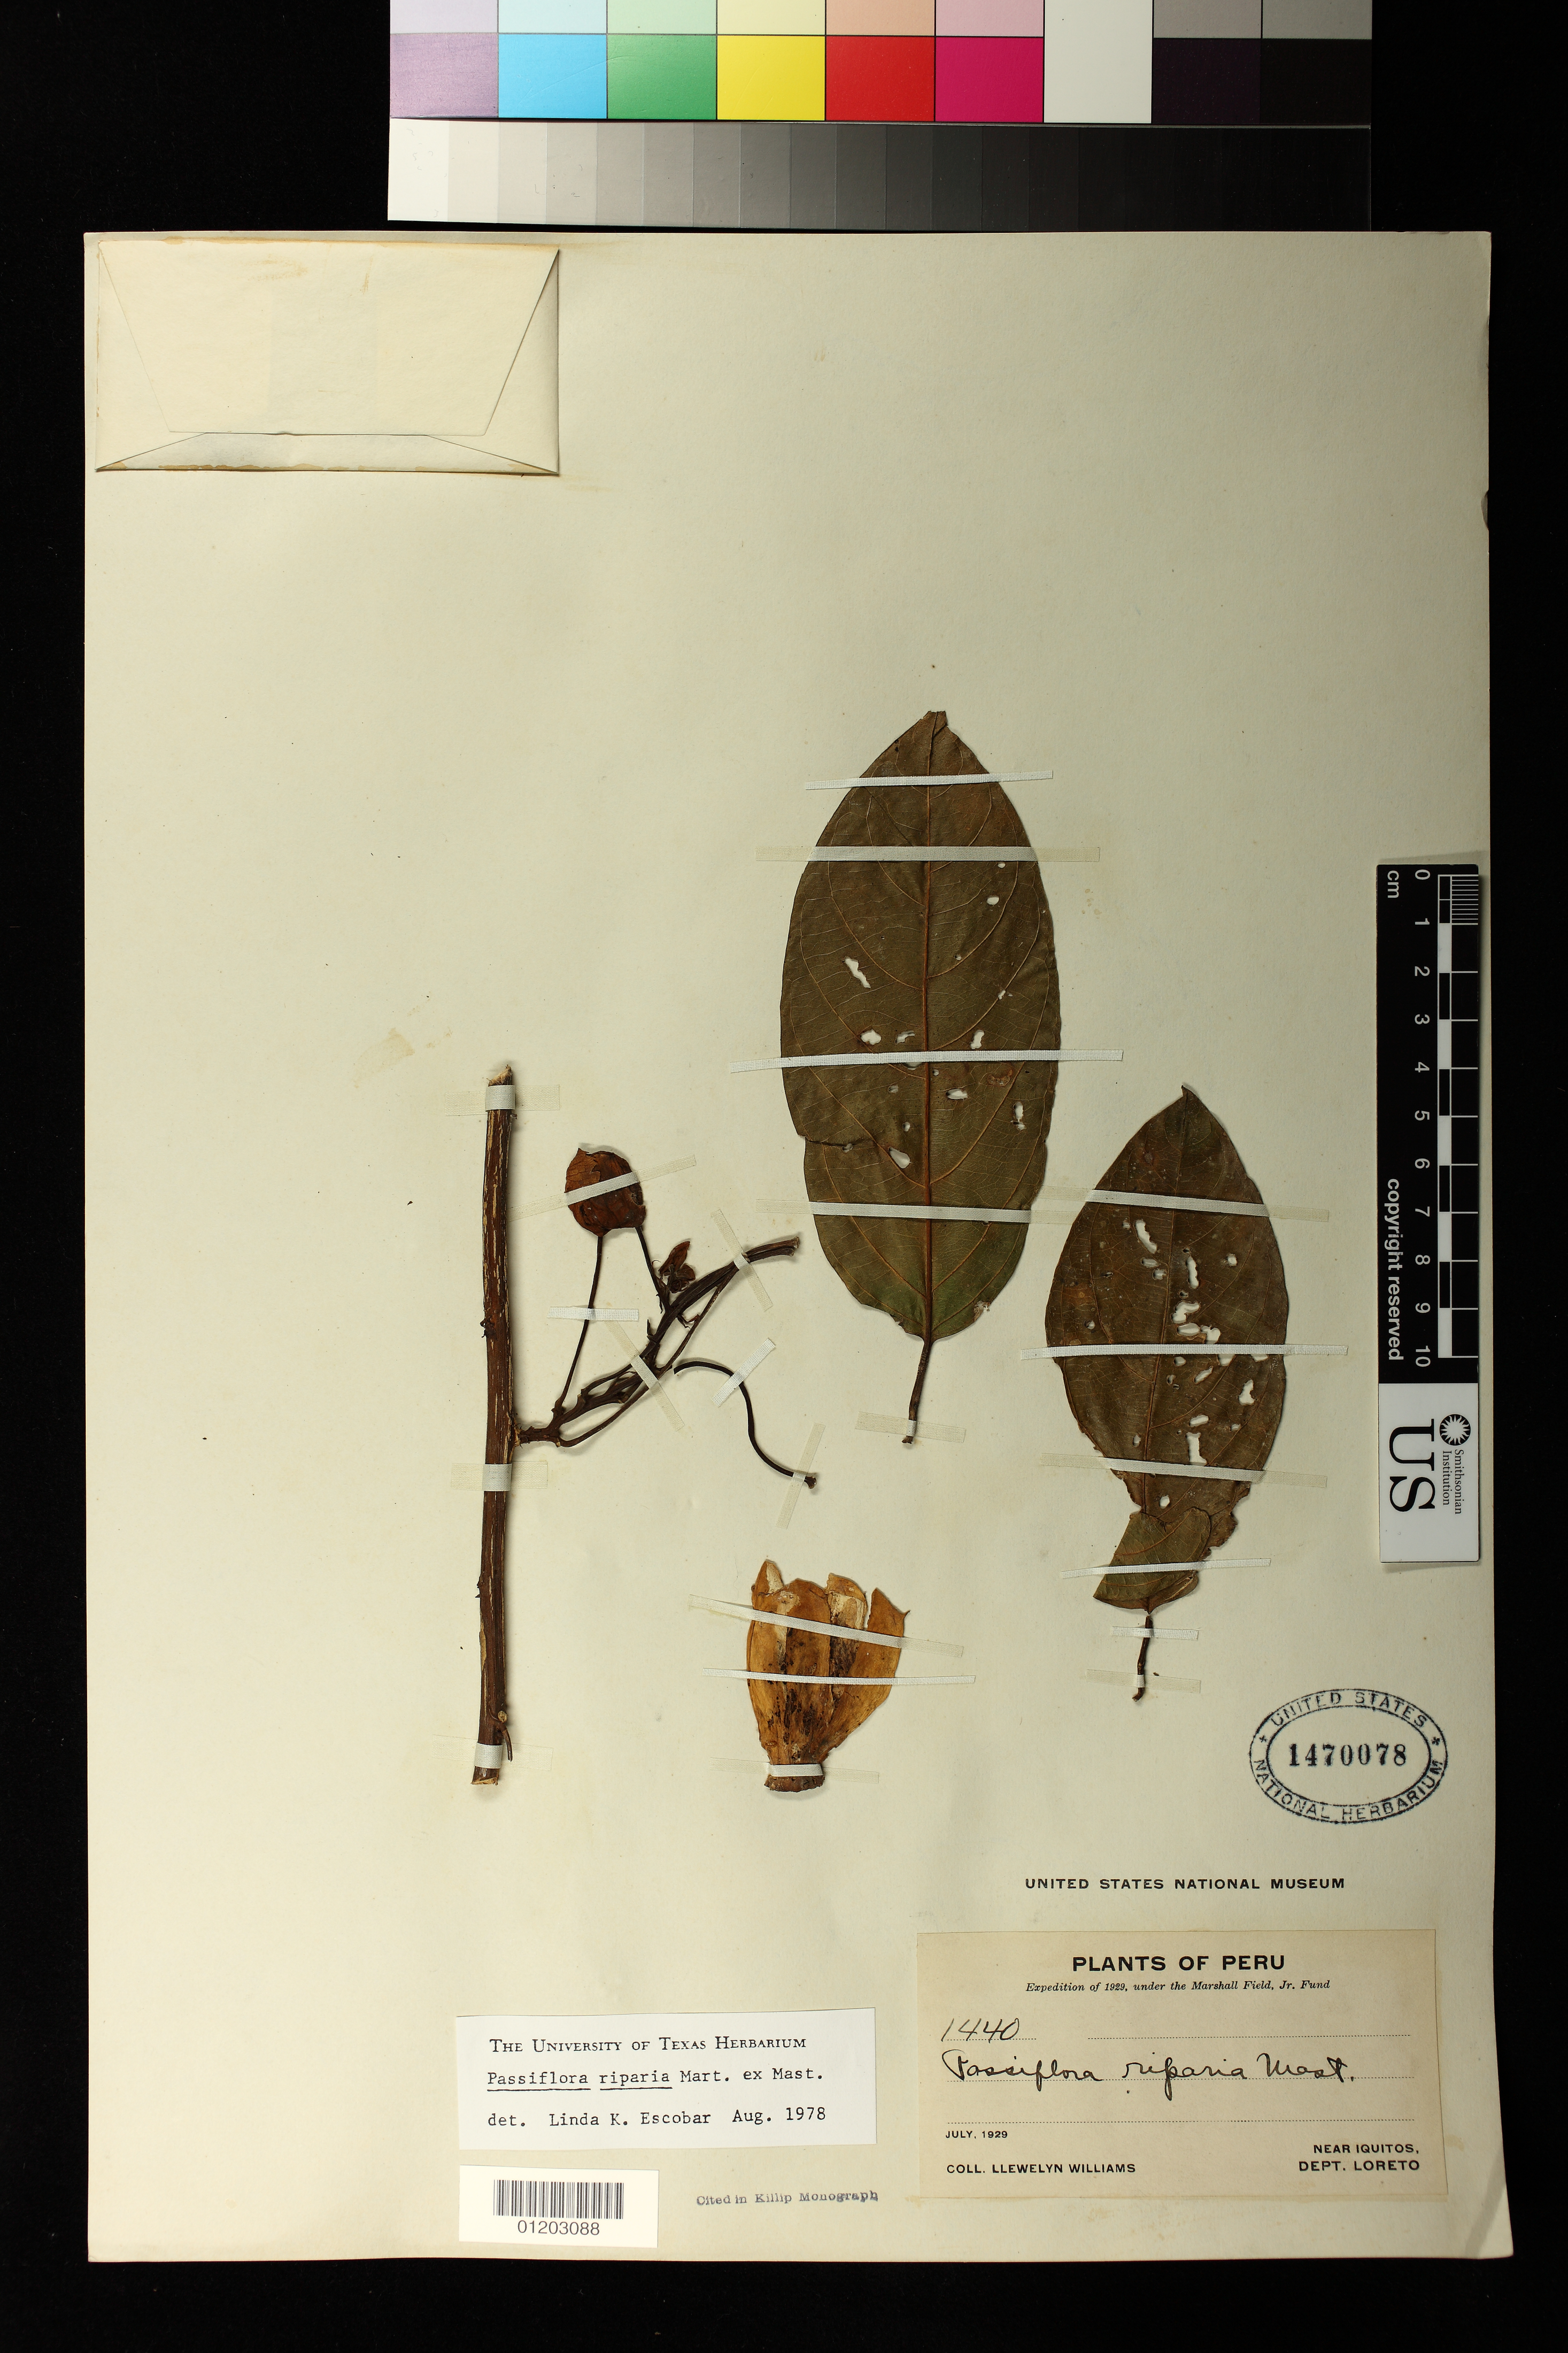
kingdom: Plantae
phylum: Tracheophyta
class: Magnoliopsida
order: Malpighiales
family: Passifloraceae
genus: Passiflora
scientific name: Passiflora riparia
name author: Mart. ex Mast.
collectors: Ll. Williams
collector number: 1440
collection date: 1929-07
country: Peru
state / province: Loreto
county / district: Maynas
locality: Iquitos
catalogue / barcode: US 1470078